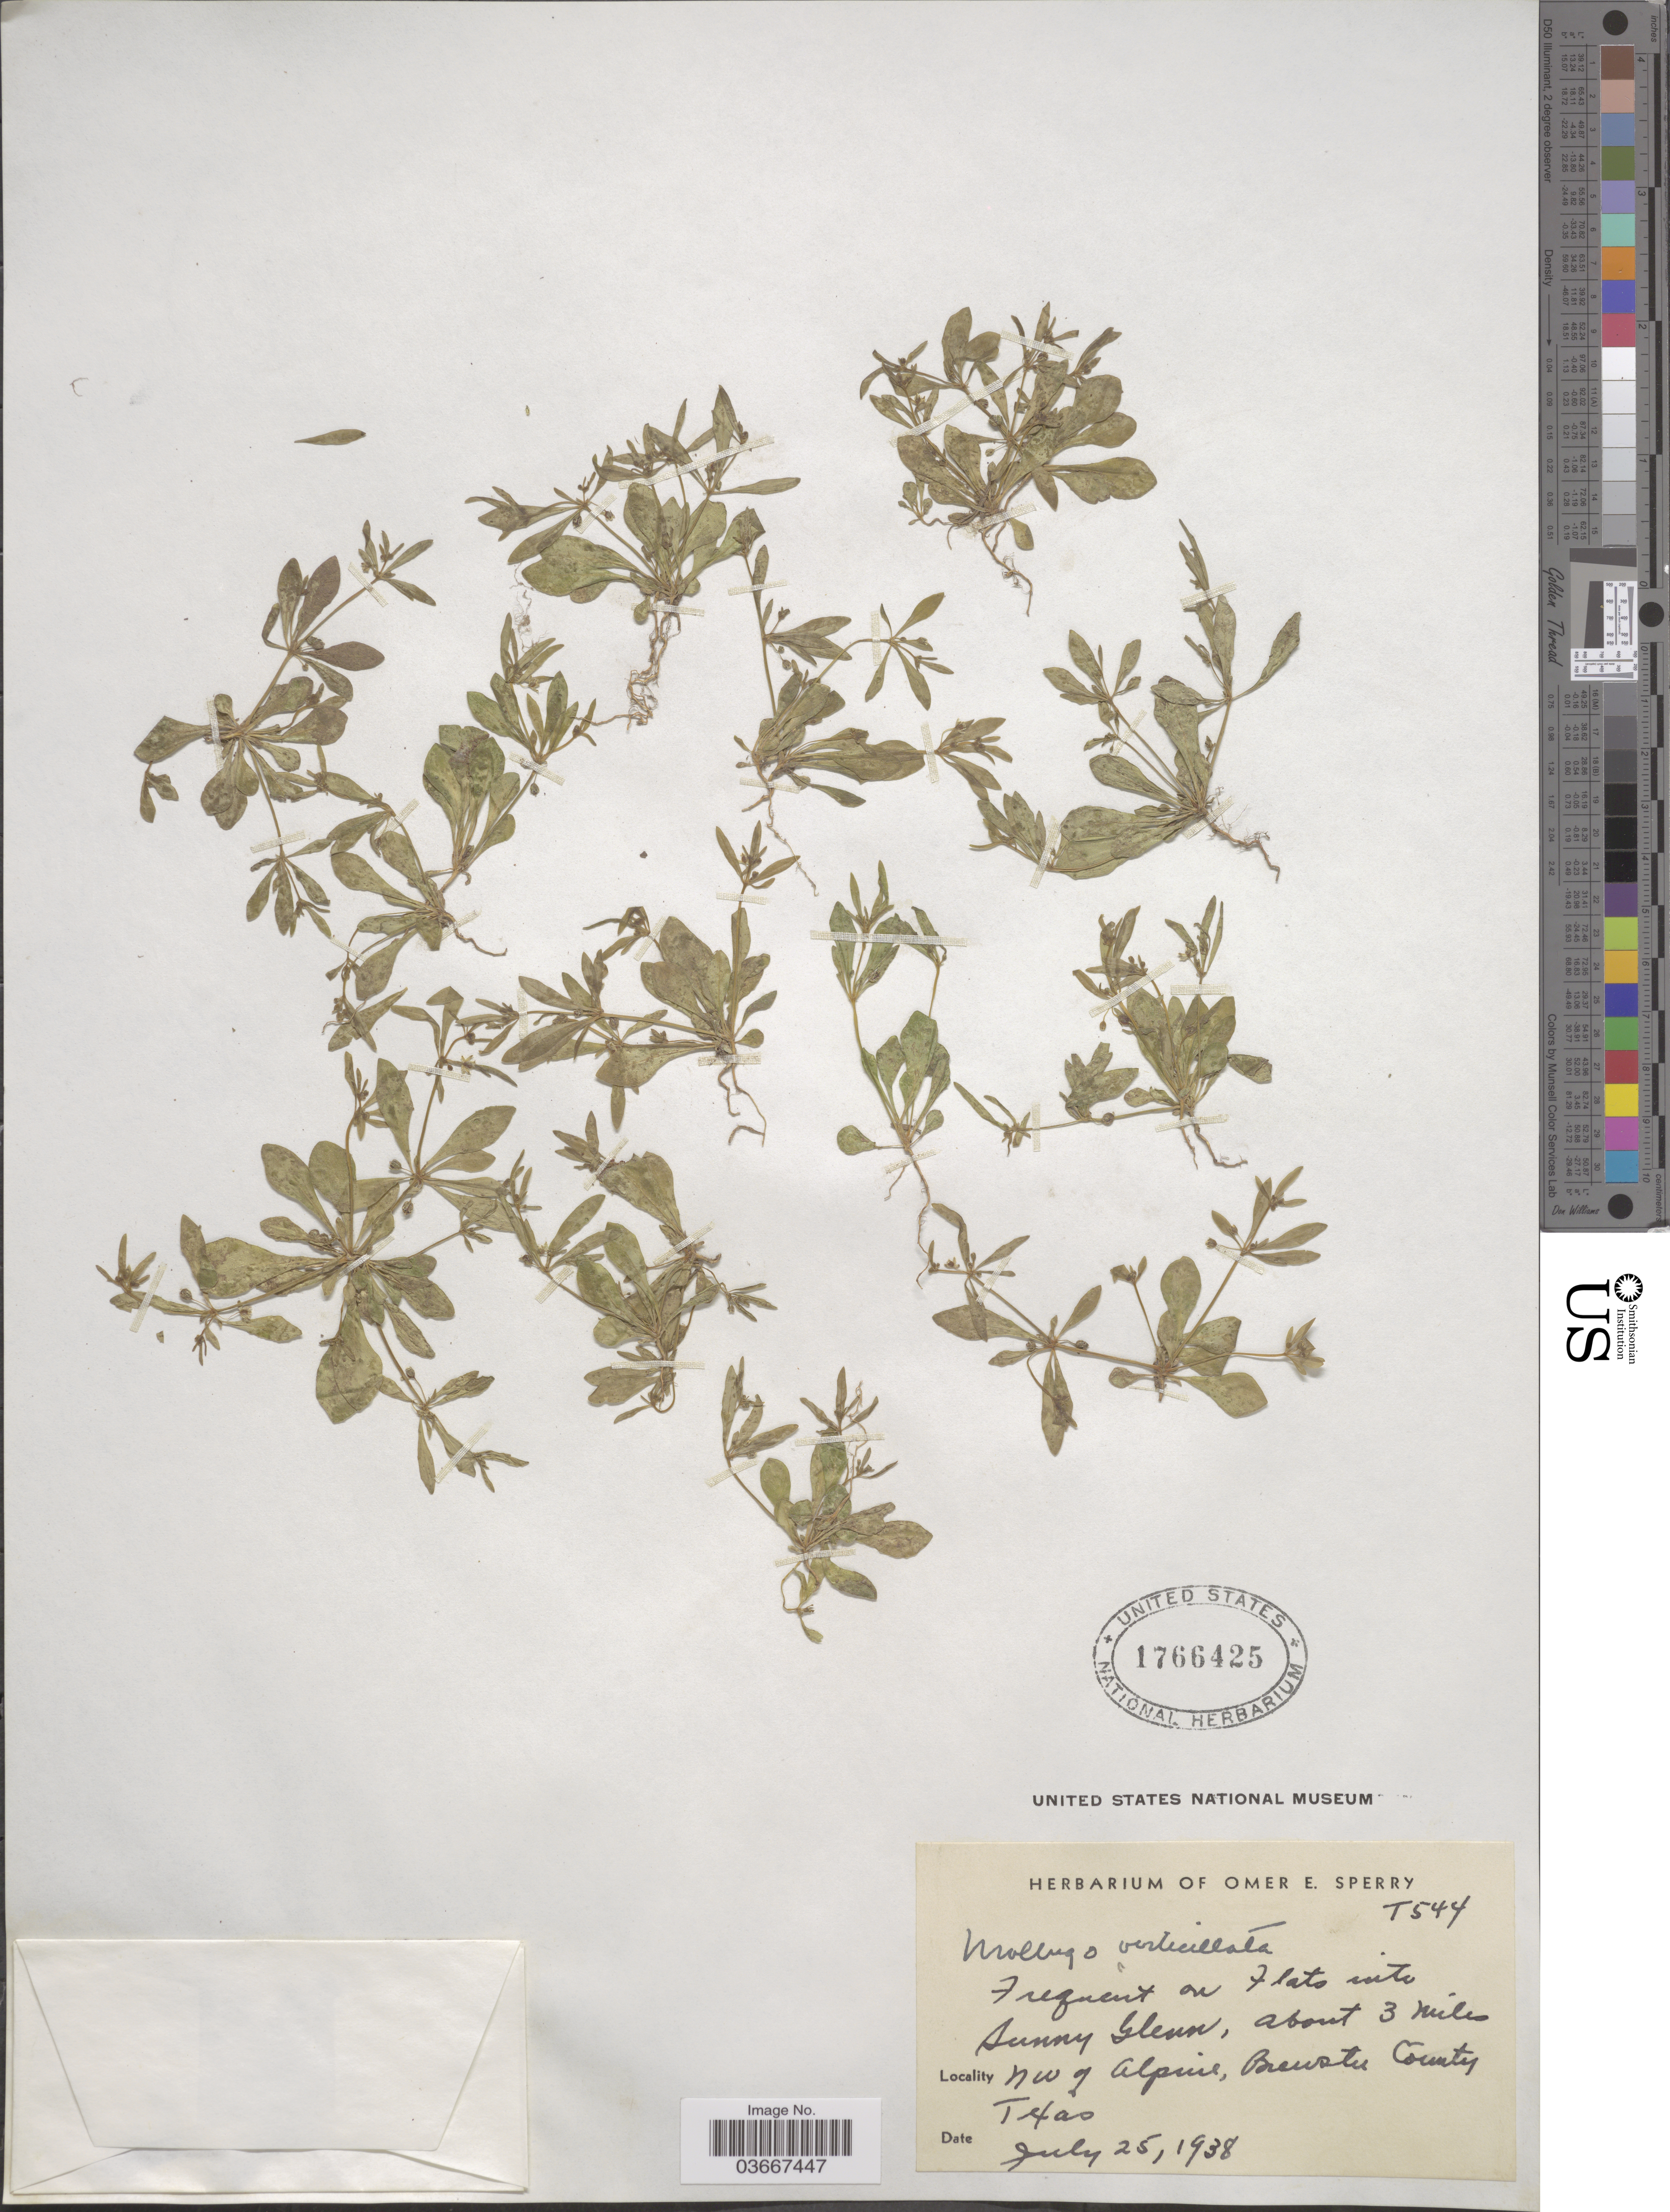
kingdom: Plantae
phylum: Tracheophyta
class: Magnoliopsida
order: Caryophyllales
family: Molluginaceae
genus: Mollugo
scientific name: Mollugo verticillata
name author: L.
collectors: ex. herb. Omer E. Sperry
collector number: T544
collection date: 1938-07-25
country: United States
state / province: Texas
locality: Sunny Glenn, about 3 miles NW of Alpine, Brewster County.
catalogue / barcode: US 1766425